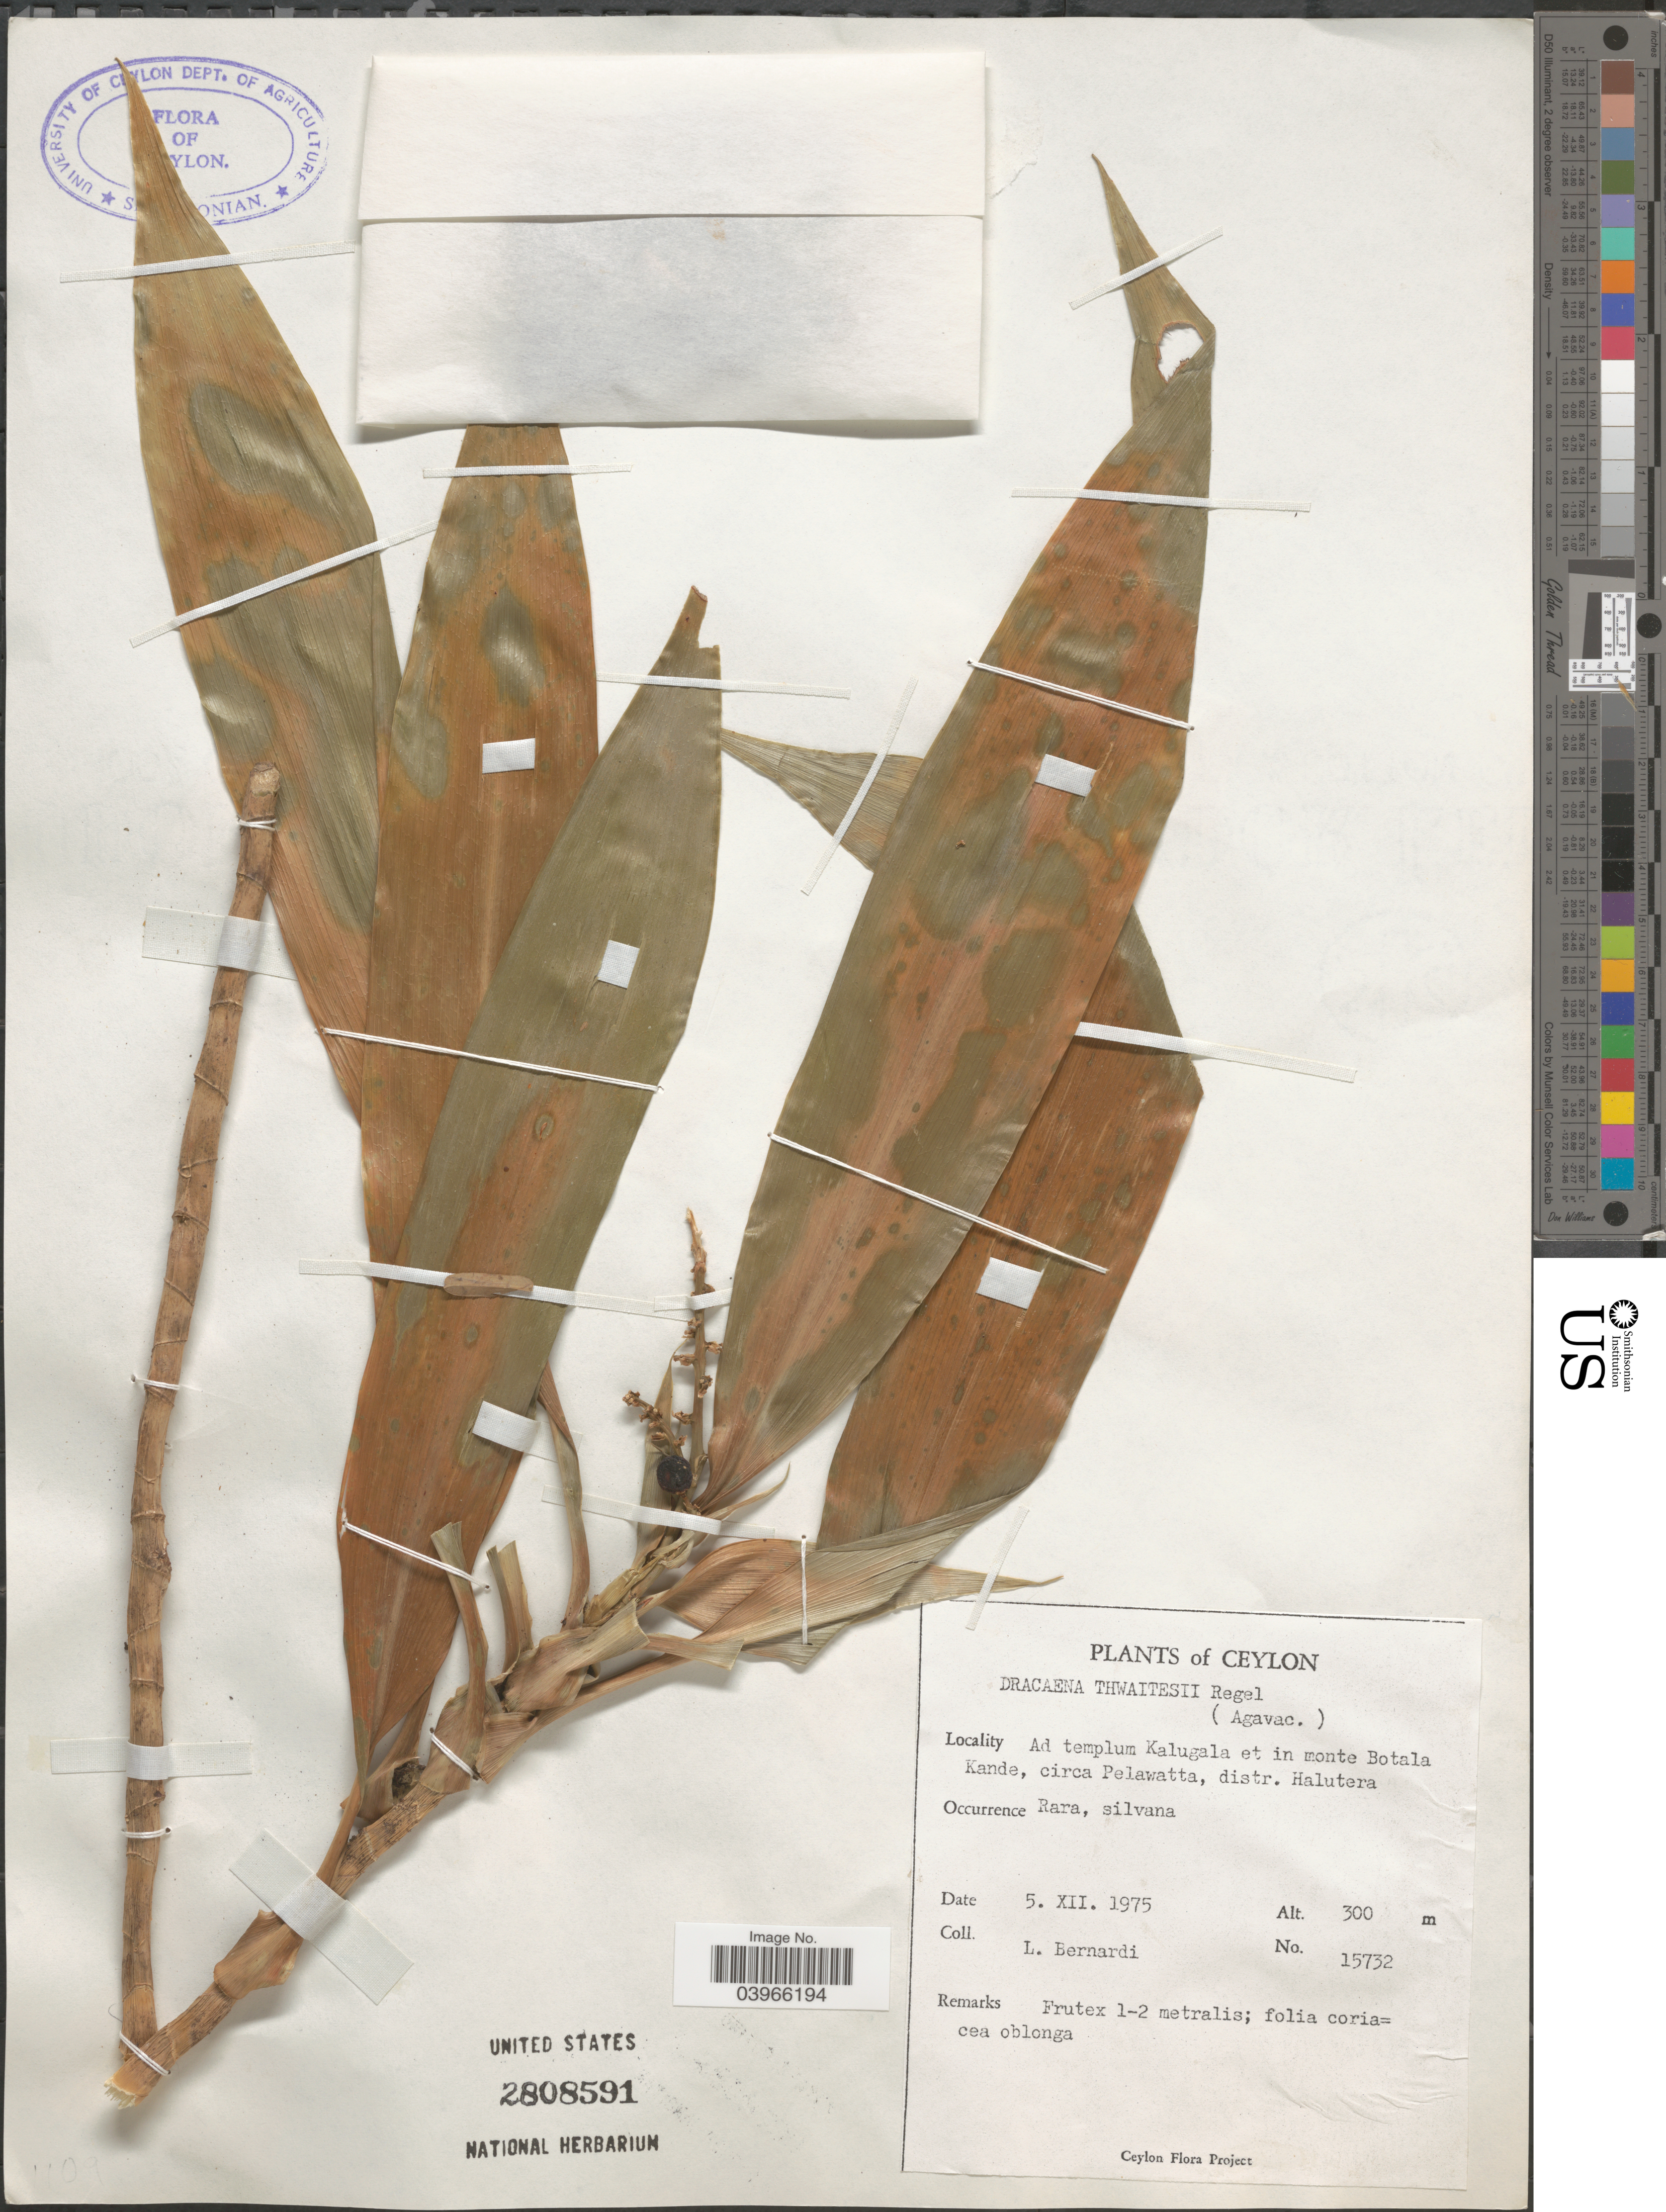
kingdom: Plantae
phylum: Tracheophyta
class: Liliopsida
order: Asparagales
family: Asparagaceae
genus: Dracaena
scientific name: Dracaena thwaitesii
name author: Regel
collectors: L. Bernardi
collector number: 15732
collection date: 1975-12-05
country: Sri Lanka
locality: Ceylon. Ad templum Kalugala et in monte Botala Kande, circa Pelawatta, distr. Halutera.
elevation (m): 300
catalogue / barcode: US 2808591